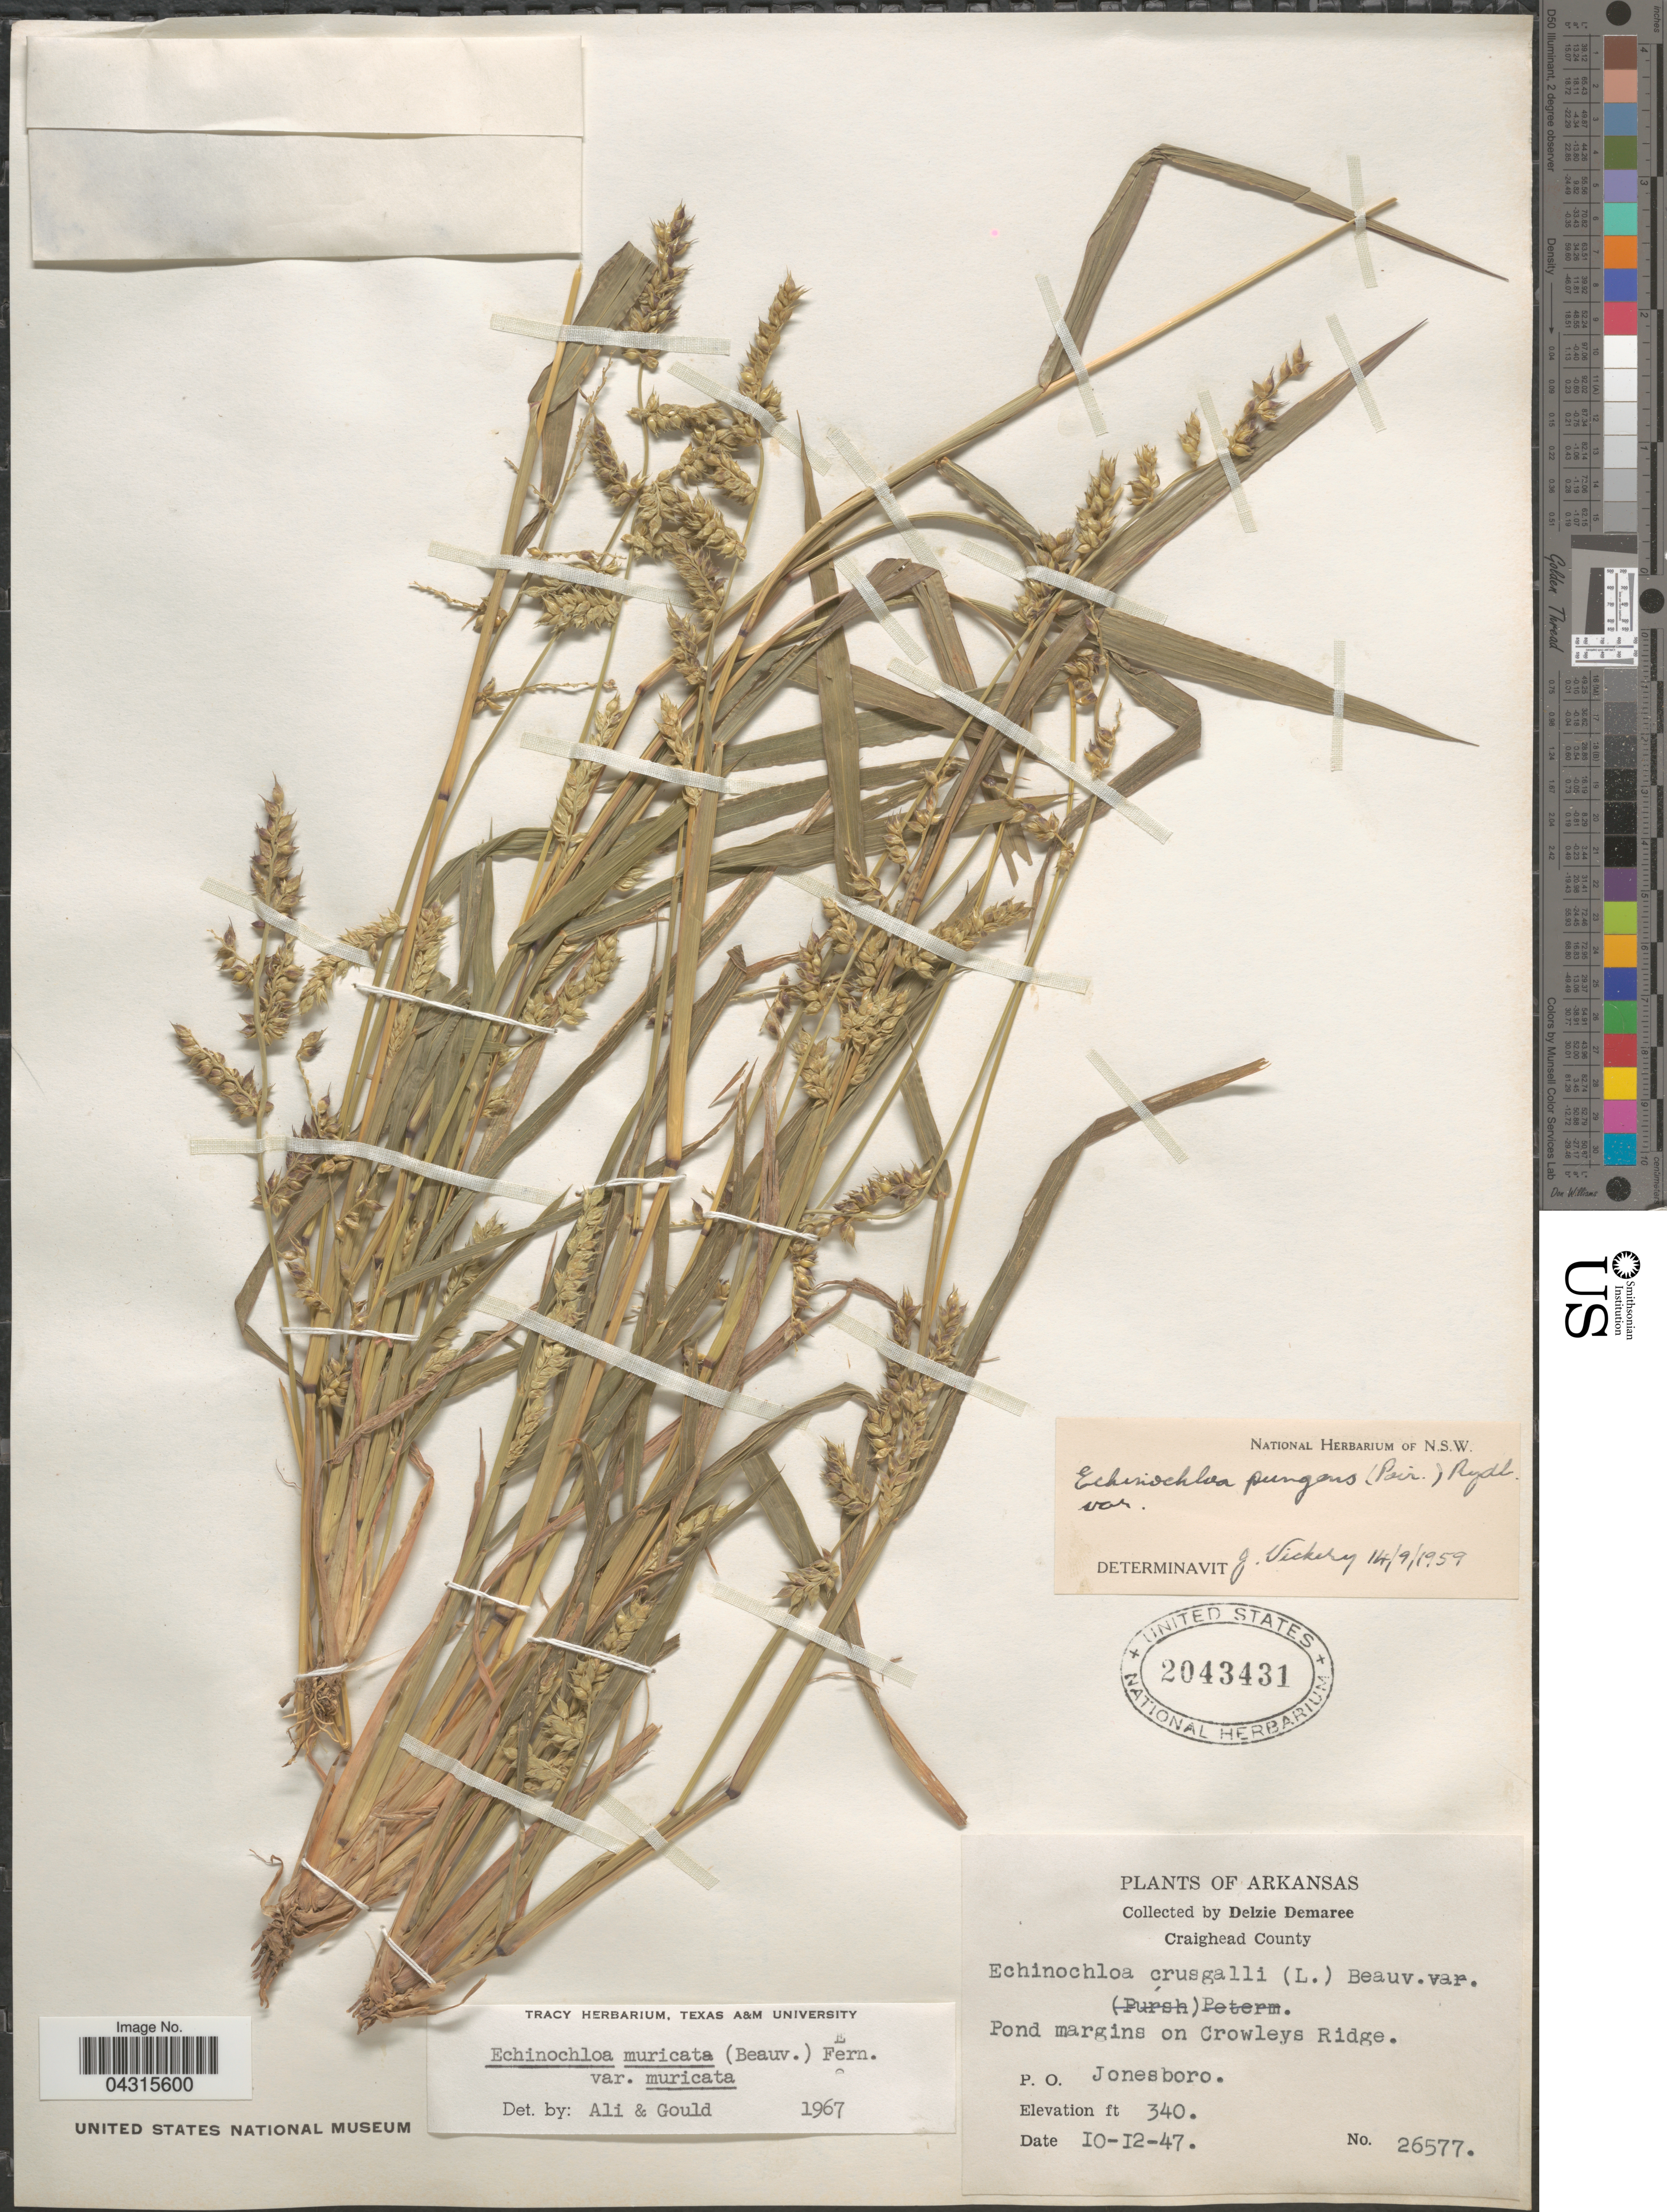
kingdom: Plantae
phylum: Tracheophyta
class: Liliopsida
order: Poales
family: Poaceae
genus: Echinochloa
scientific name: Echinochloa muricata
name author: (P. Beauv.) Fernald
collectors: D. Demaree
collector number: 26577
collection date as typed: Transcribed d/m/y: 12/10/47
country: United States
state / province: Arkansas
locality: Craigheid County. Pond Margins on Crowleys Ridge. P.O. Jonesboro.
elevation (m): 104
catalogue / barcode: US 2043431